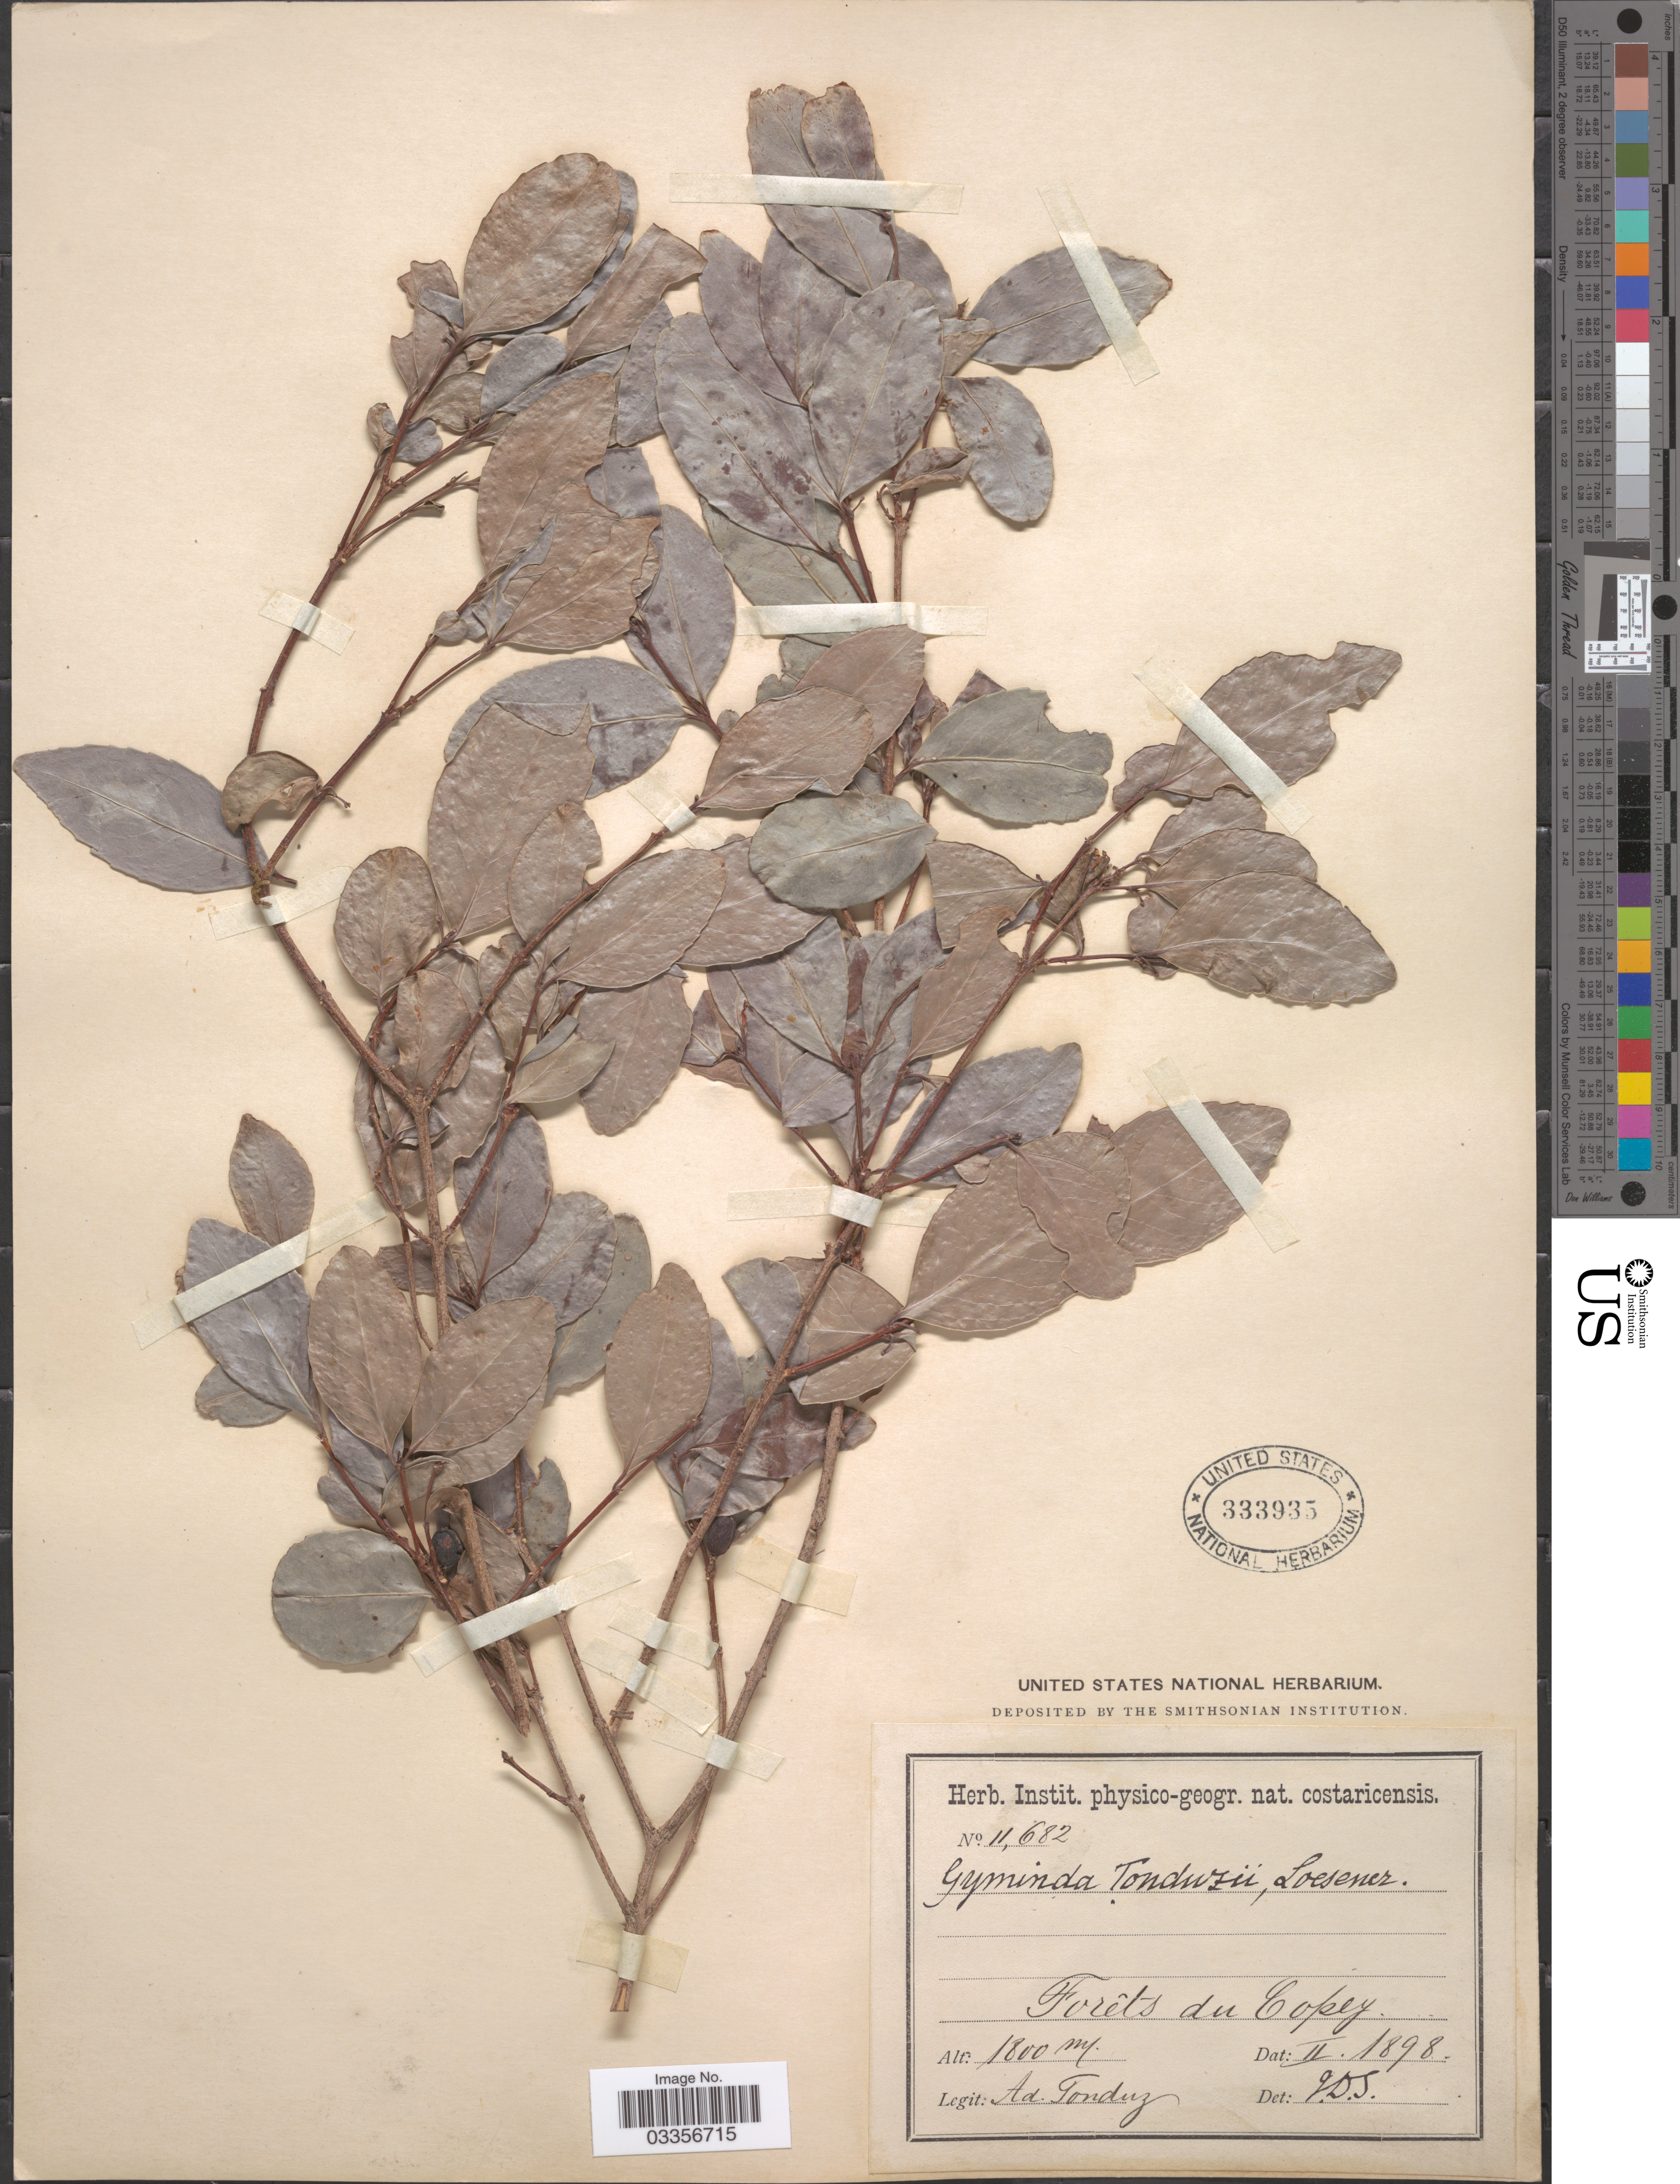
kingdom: Plantae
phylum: Tracheophyta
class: Magnoliopsida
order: Celastrales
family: Celastraceae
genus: Crossopetalum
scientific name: Crossopetalum tonduzii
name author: (Loes.) Lundell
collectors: A. Tonduz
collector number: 11682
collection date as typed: Transcribed d/m/y: /2/98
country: Costa Rica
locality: Forêts du Copey.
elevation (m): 1800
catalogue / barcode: US 333935